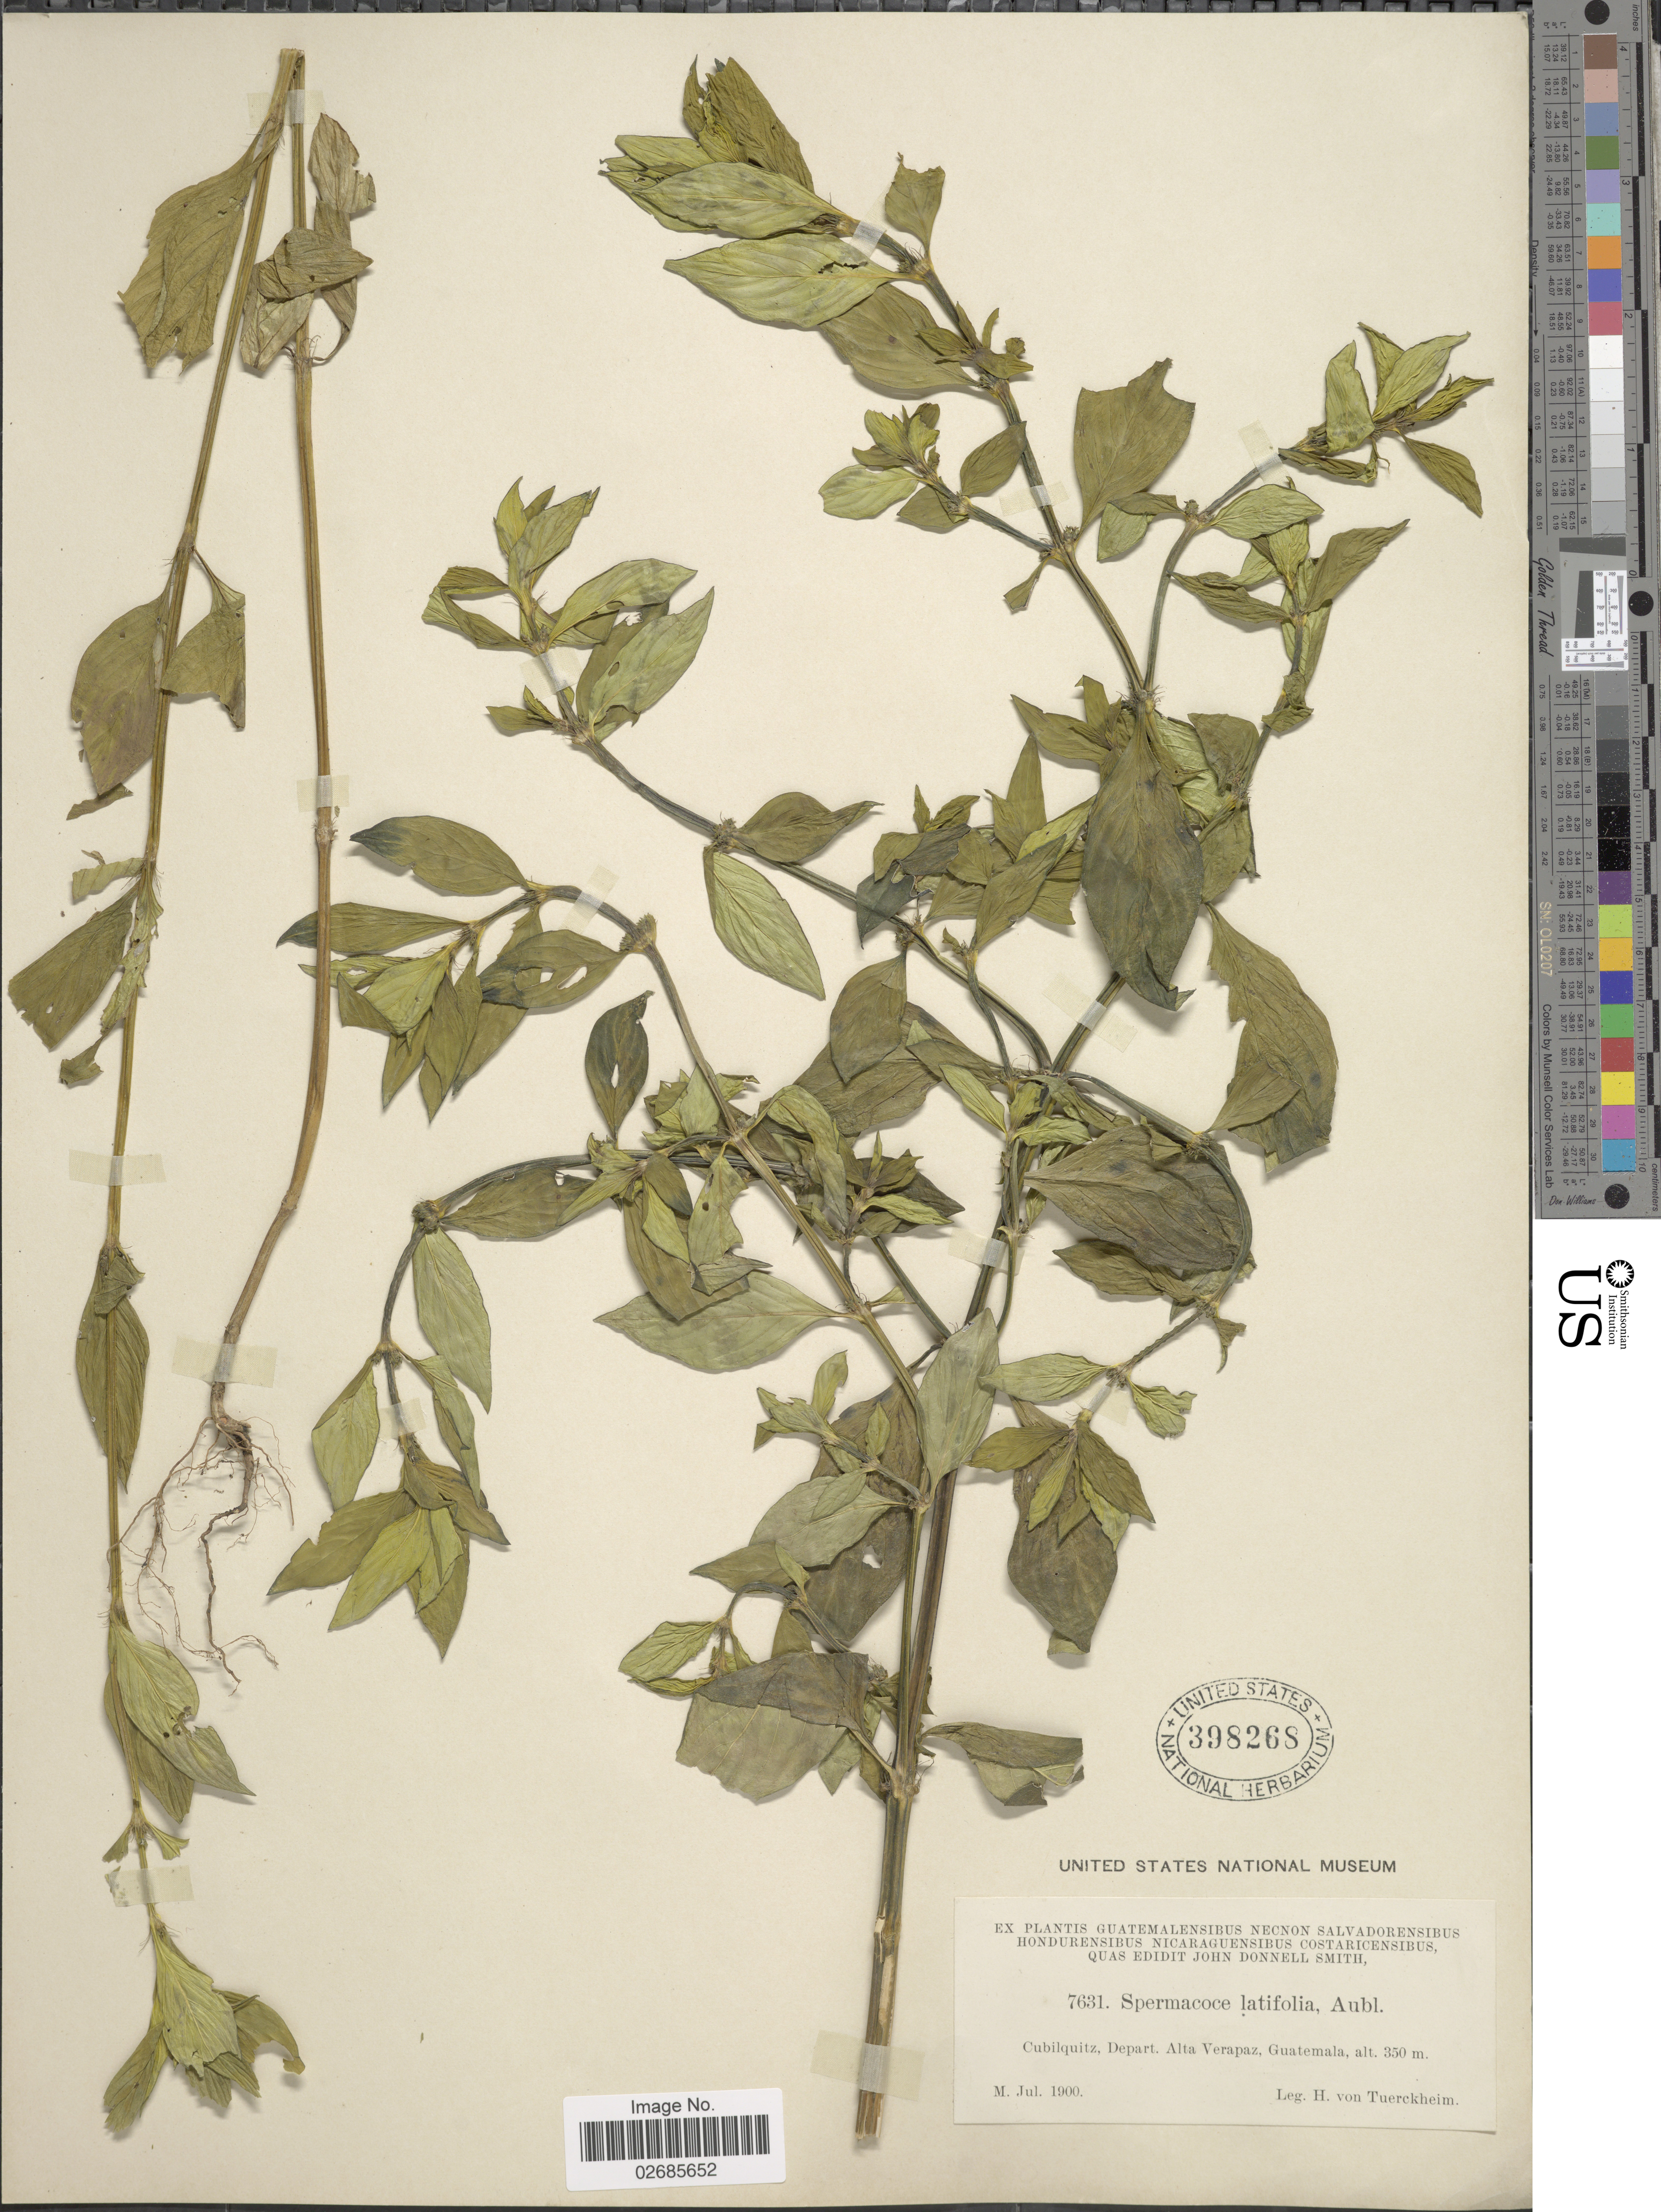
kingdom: Plantae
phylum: Tracheophyta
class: Magnoliopsida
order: Gentianales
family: Rubiaceae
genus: Borreria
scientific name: Borreria latifolia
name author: (Aubl.) K. Schum.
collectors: H. von Türckheim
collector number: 7631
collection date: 1900-07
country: Guatemala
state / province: Alta Verapaz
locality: Cubilquitz, Depart. Alta Verapaz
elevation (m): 350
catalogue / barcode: US 398268